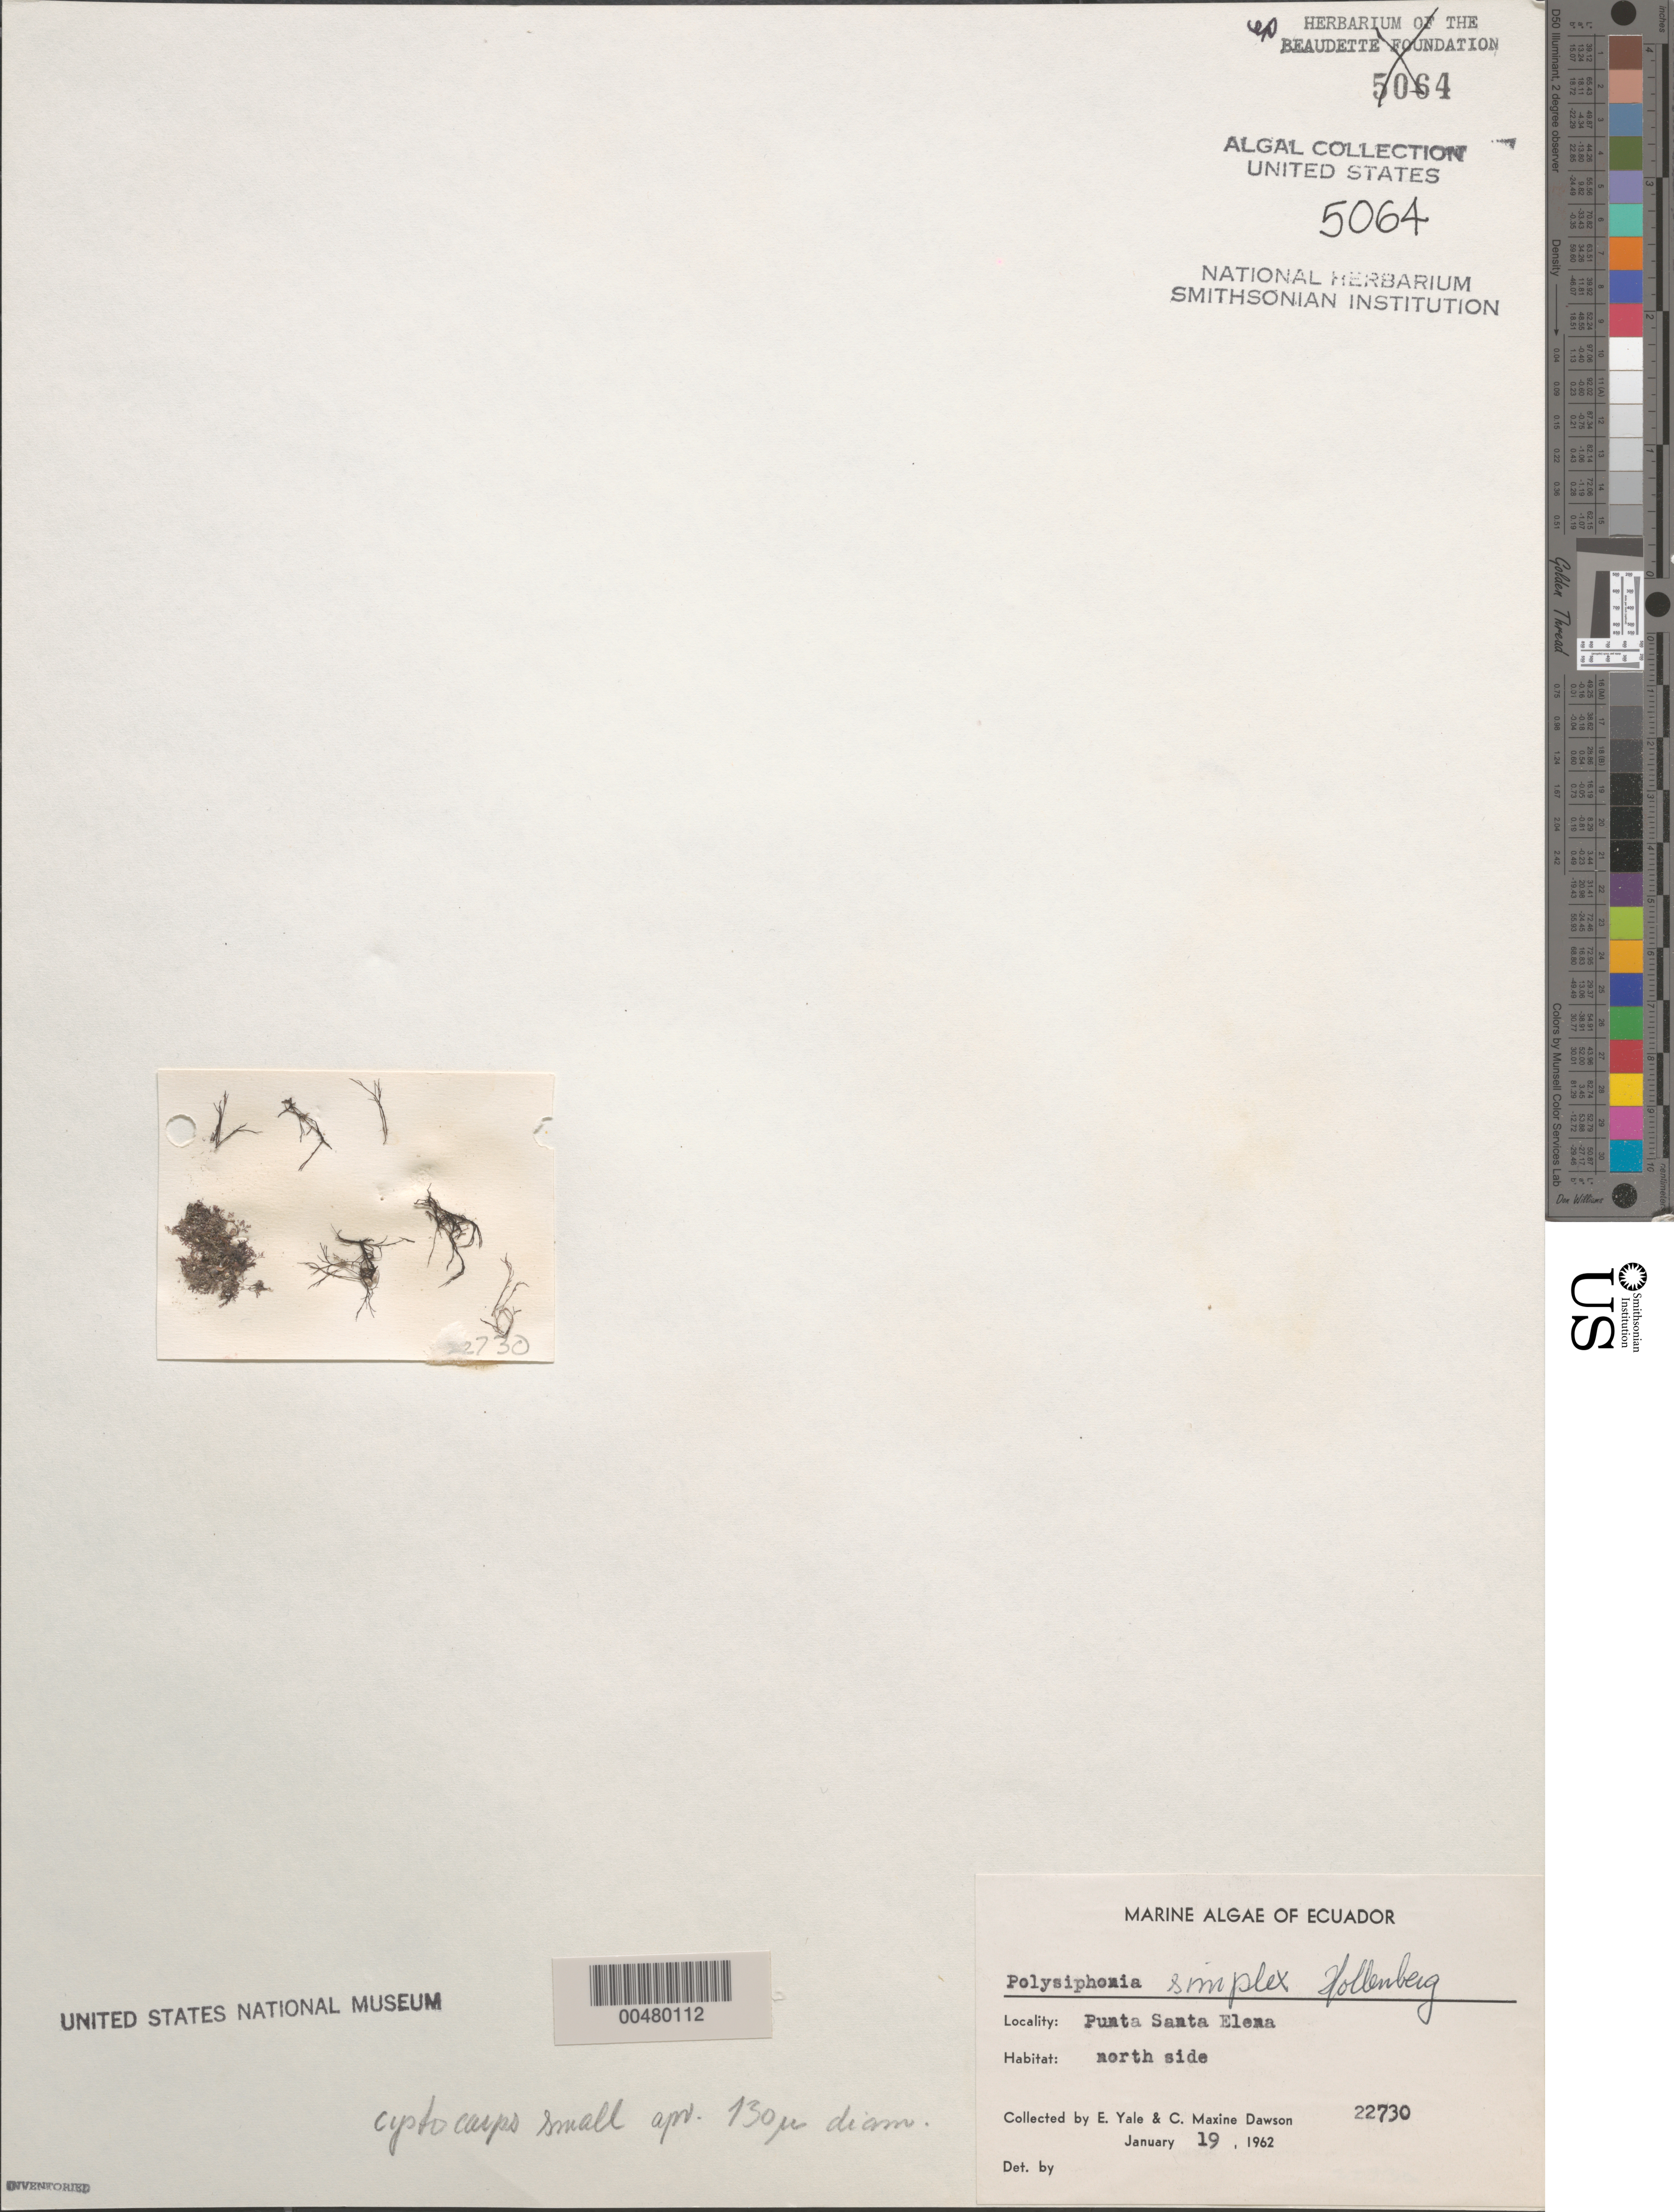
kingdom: Plantae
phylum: Rhodophyta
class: Florideophyceae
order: Ceramiales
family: Rhodomelaceae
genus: Melanothamnus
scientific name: Melanothamnus simplex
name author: (Hollenb.) Diaz-Tapia & Maggs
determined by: Algae name updating Project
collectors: E. Y. Dawson & C. M. Dawson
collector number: EYD 22730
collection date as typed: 19 Jan 1962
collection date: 1962-01-19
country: Ecuador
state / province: Guayas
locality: Punta Santa Elena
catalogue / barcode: US 5064